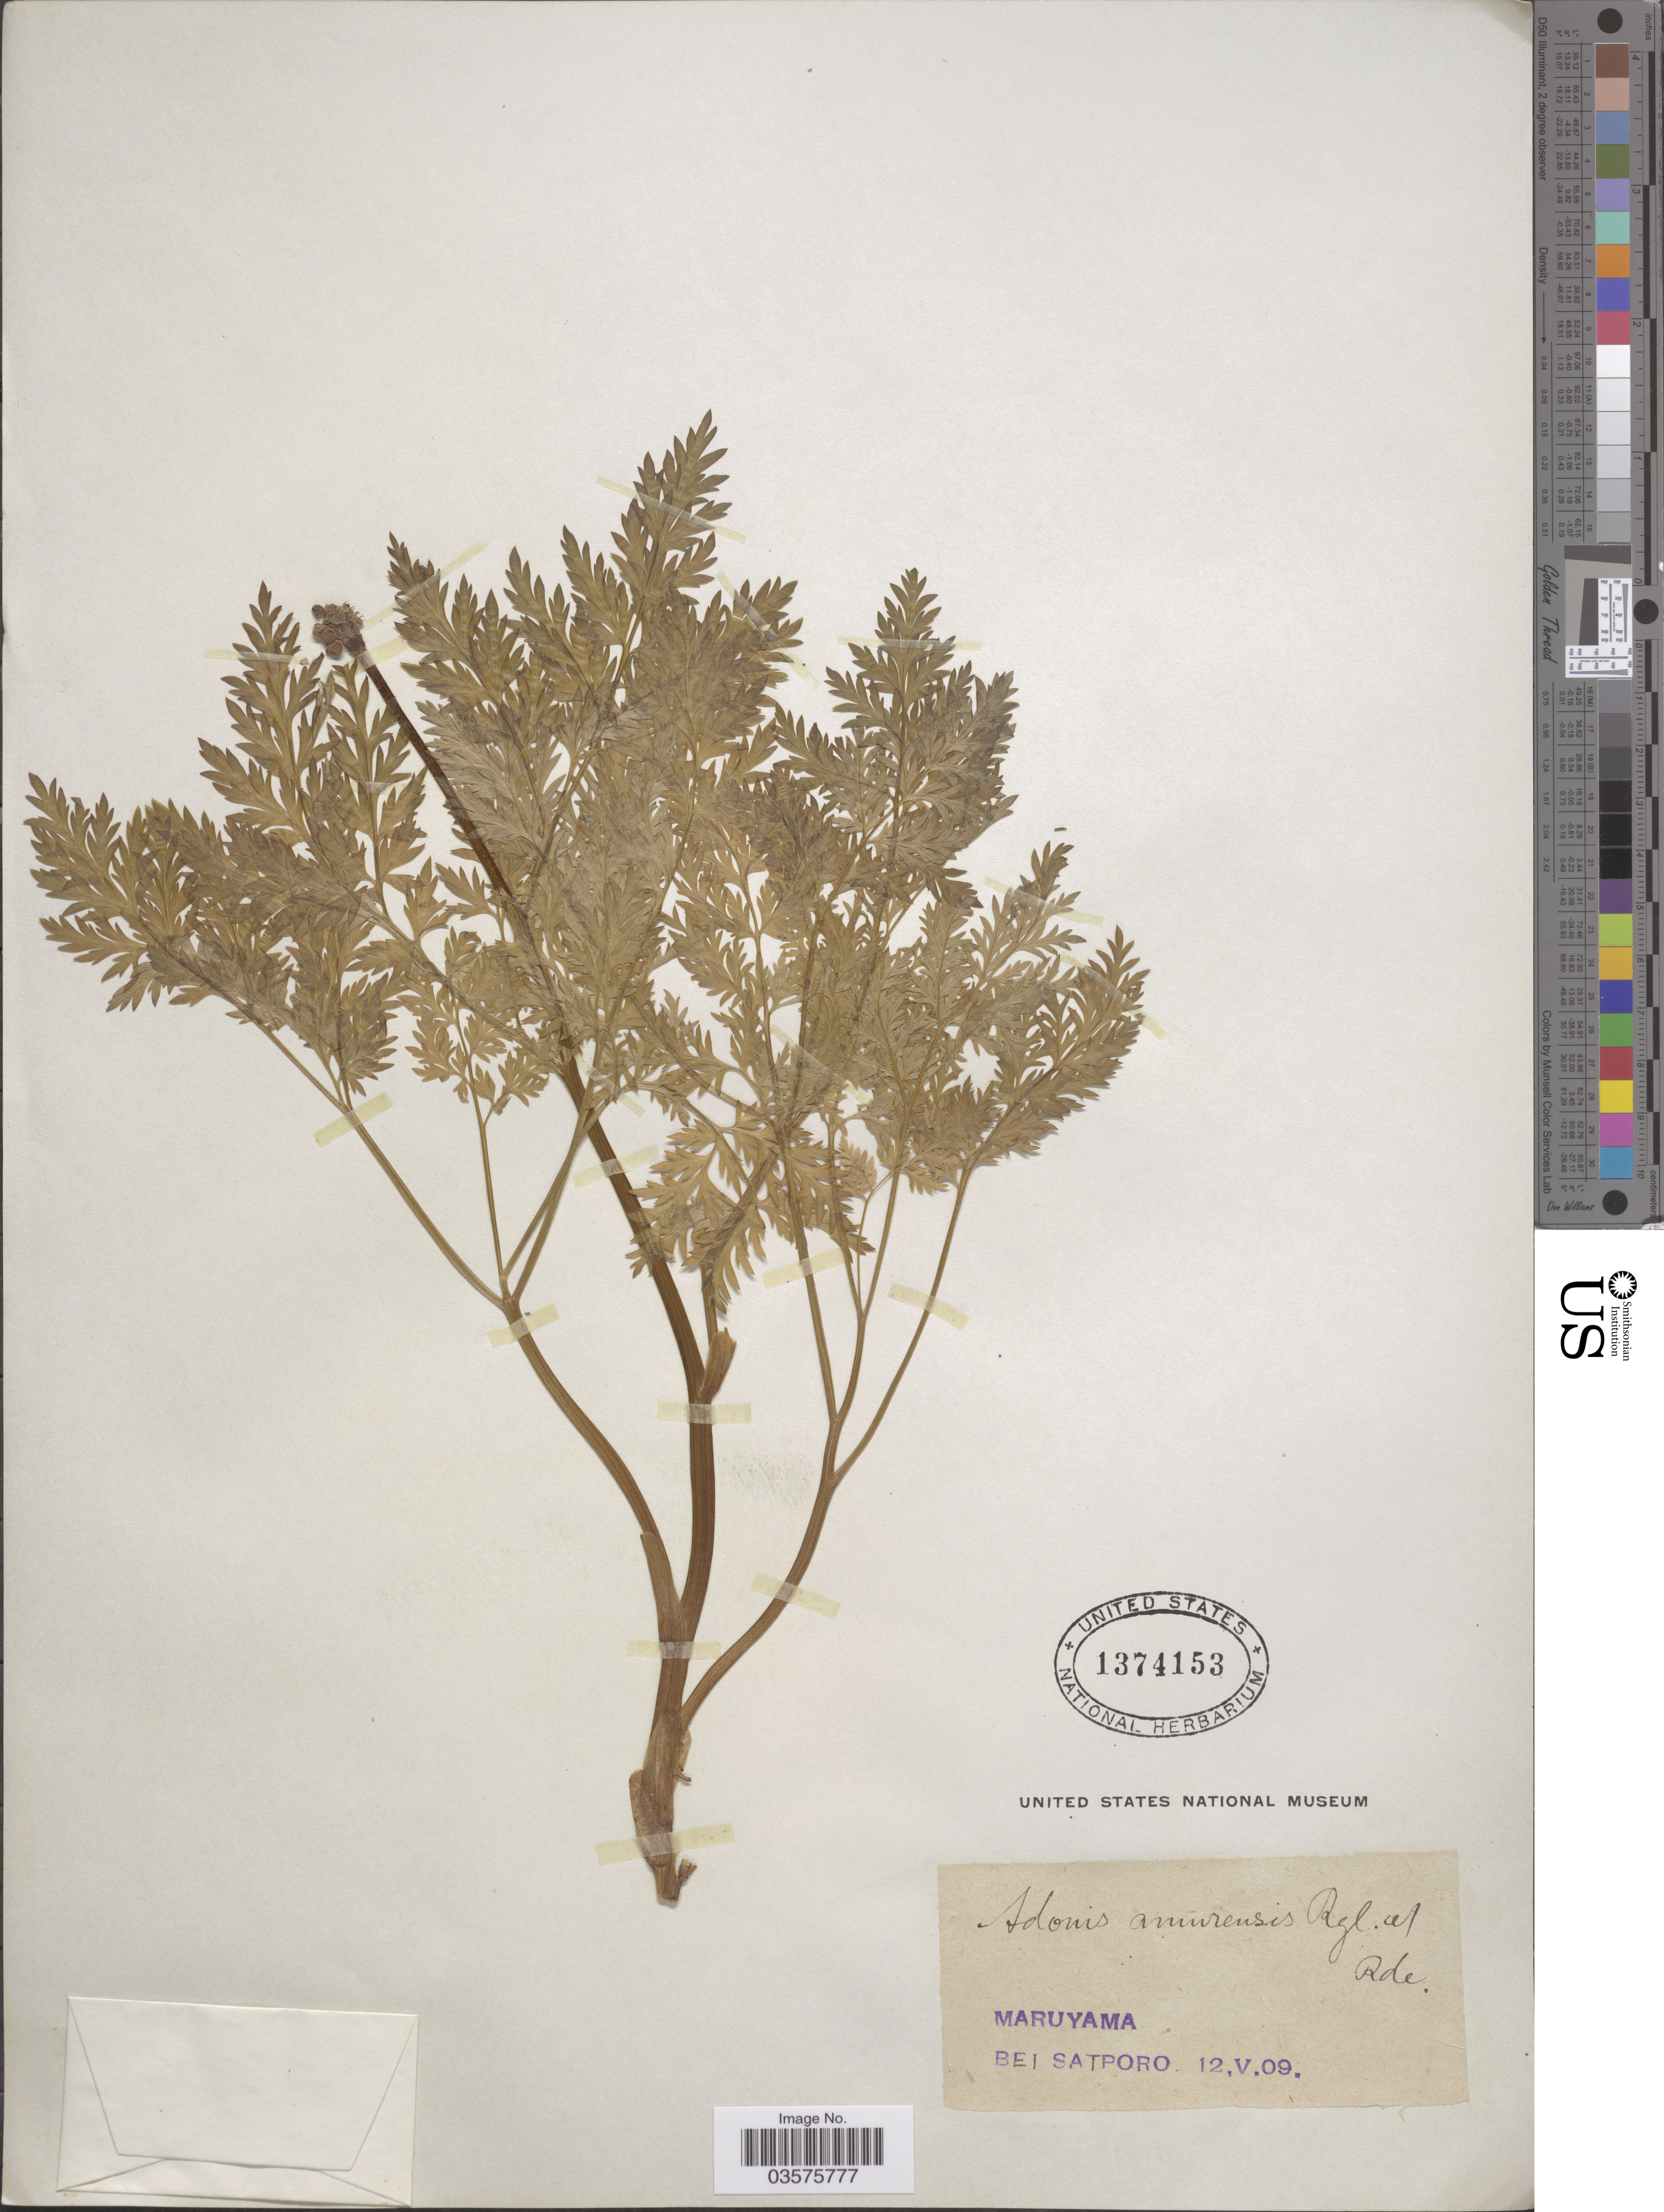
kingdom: Plantae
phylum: Tracheophyta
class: Magnoliopsida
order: Ranunculales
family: Ranunculaceae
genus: Adonis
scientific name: Adonis amurensis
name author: Regel & Radde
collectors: Maruyama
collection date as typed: Transcribed d/m/y: 12/5/9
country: Japan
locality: Bei Satporo.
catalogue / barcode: US 1374153